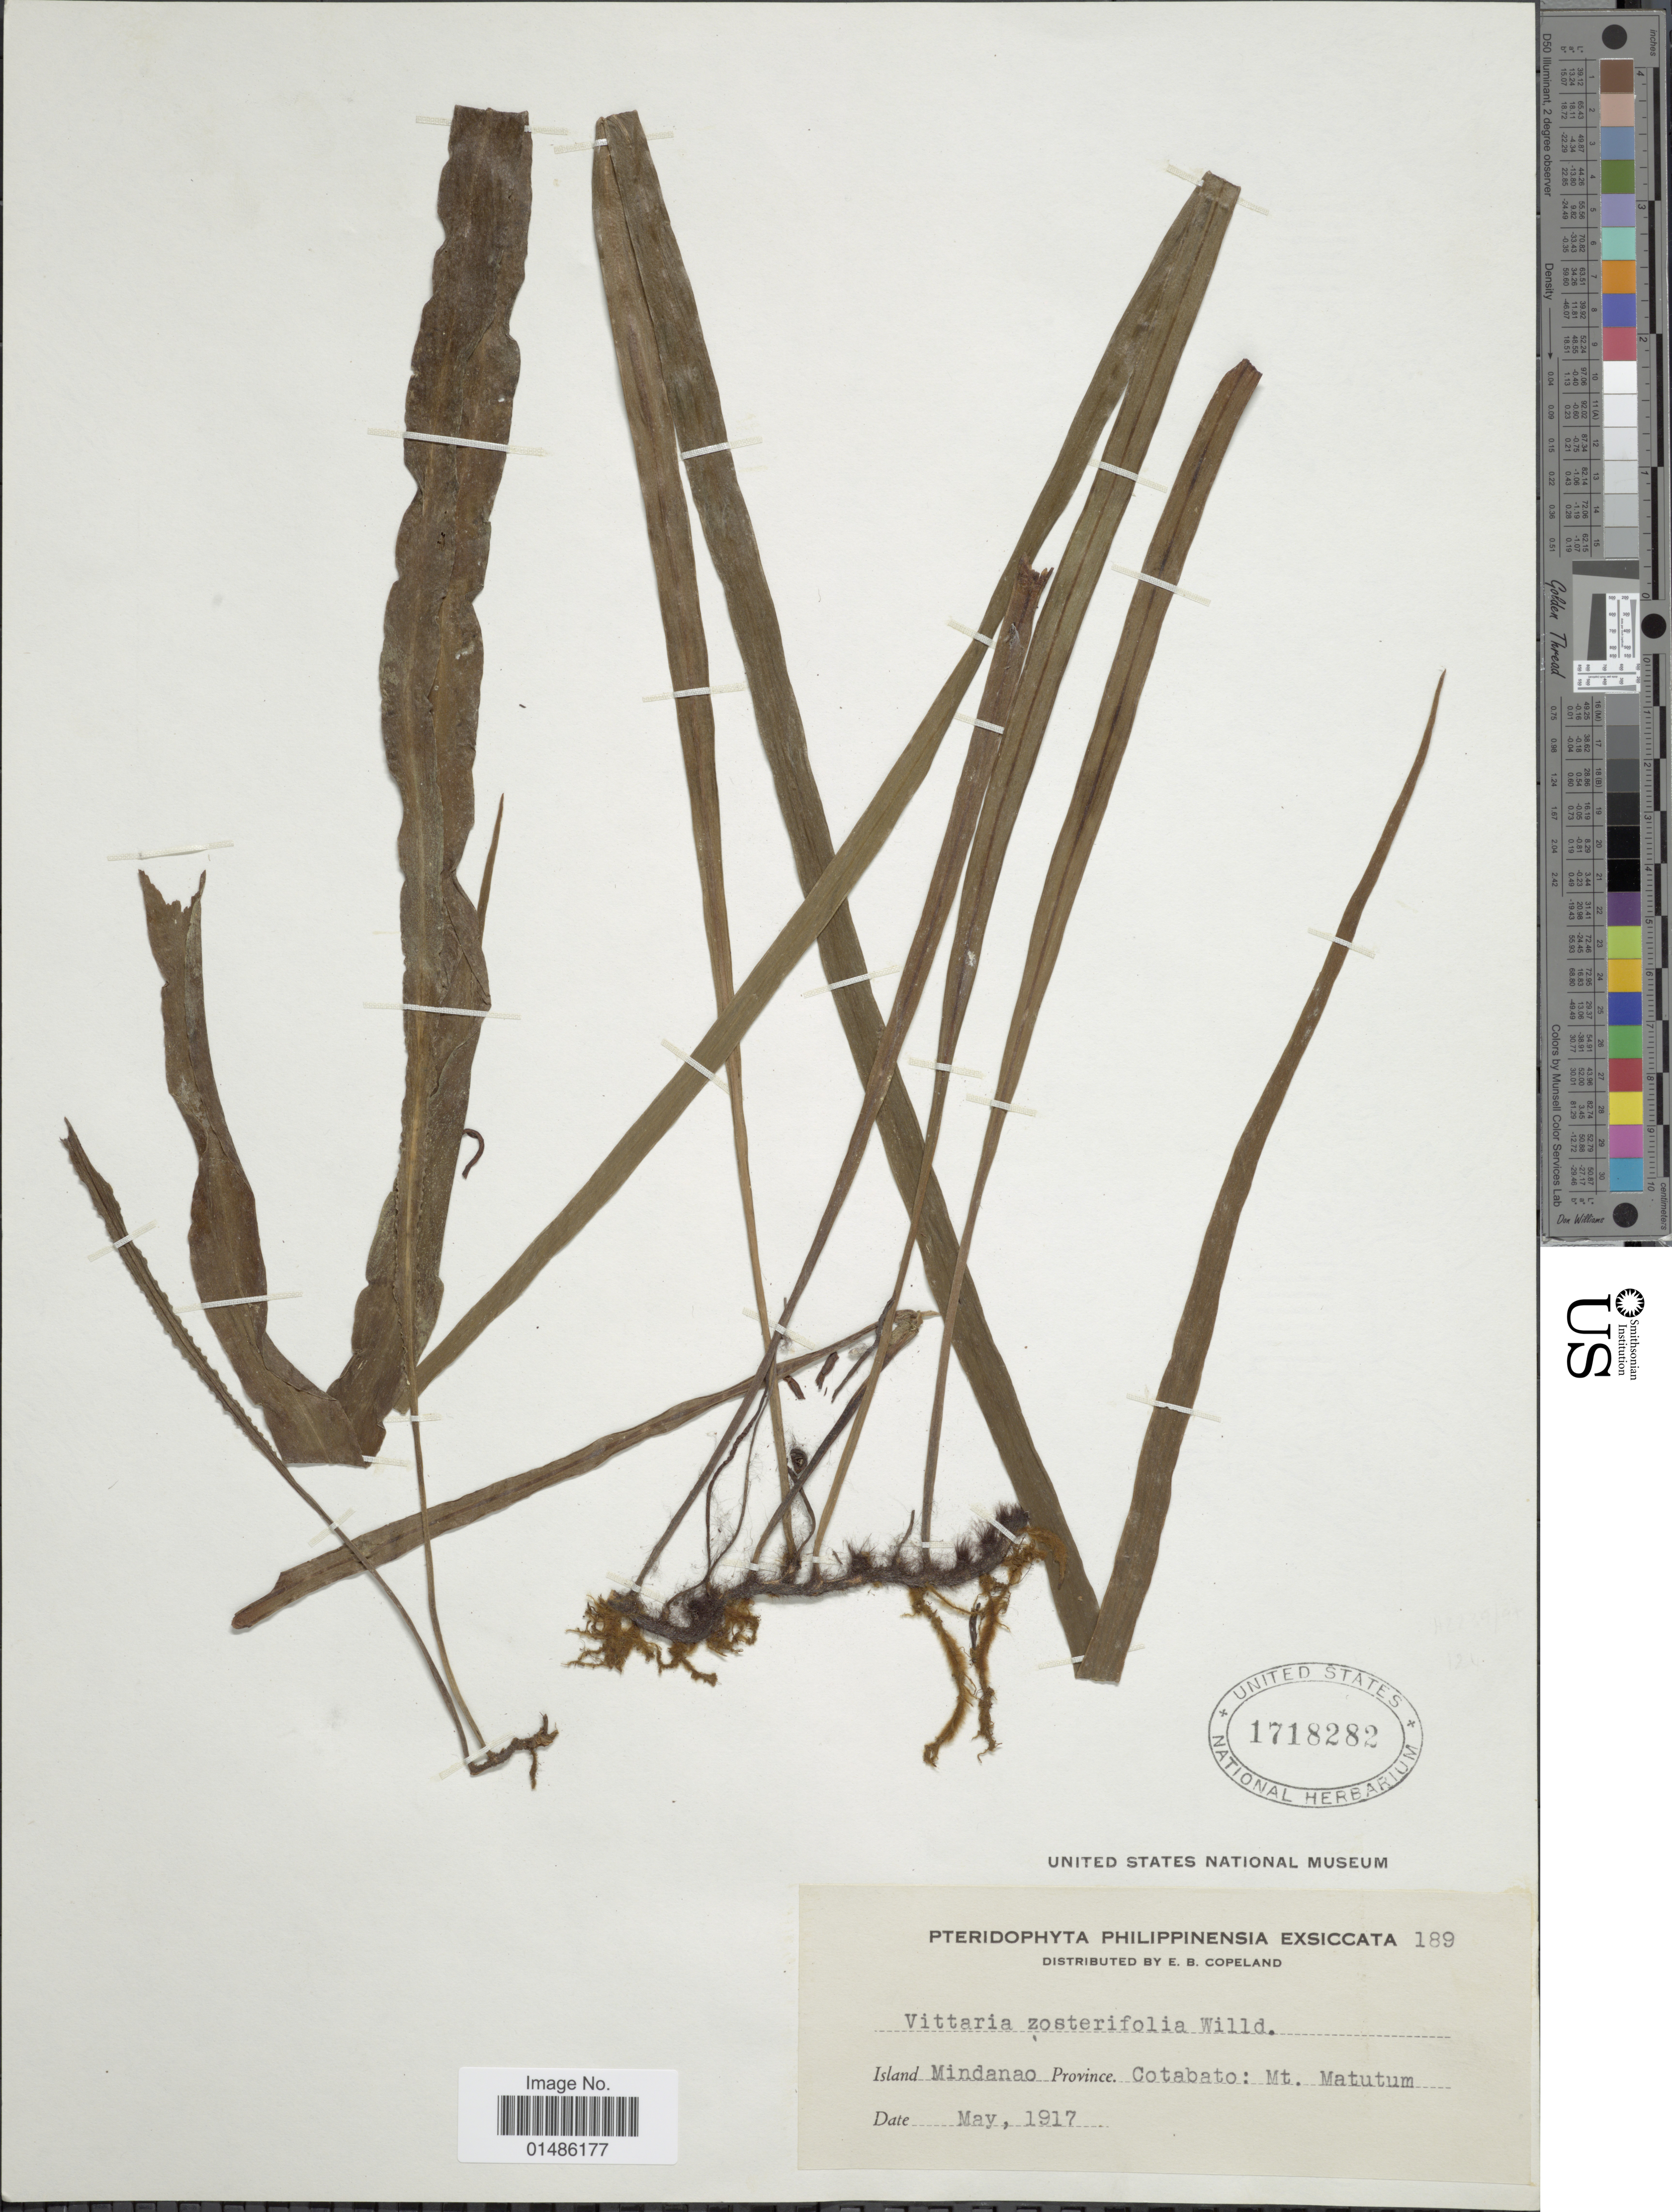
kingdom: Plantae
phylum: Tracheophyta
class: Polypodiopsida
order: Polypodiales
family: Pteridaceae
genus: Haplopteris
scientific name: Haplopteris zosterifolia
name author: (Willd.) E.H. Crane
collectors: E. B. Copeland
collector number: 189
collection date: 1917-05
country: Philippines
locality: Island Mindanao. Province Cotabato: Mt. Matutum.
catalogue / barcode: US 1718282